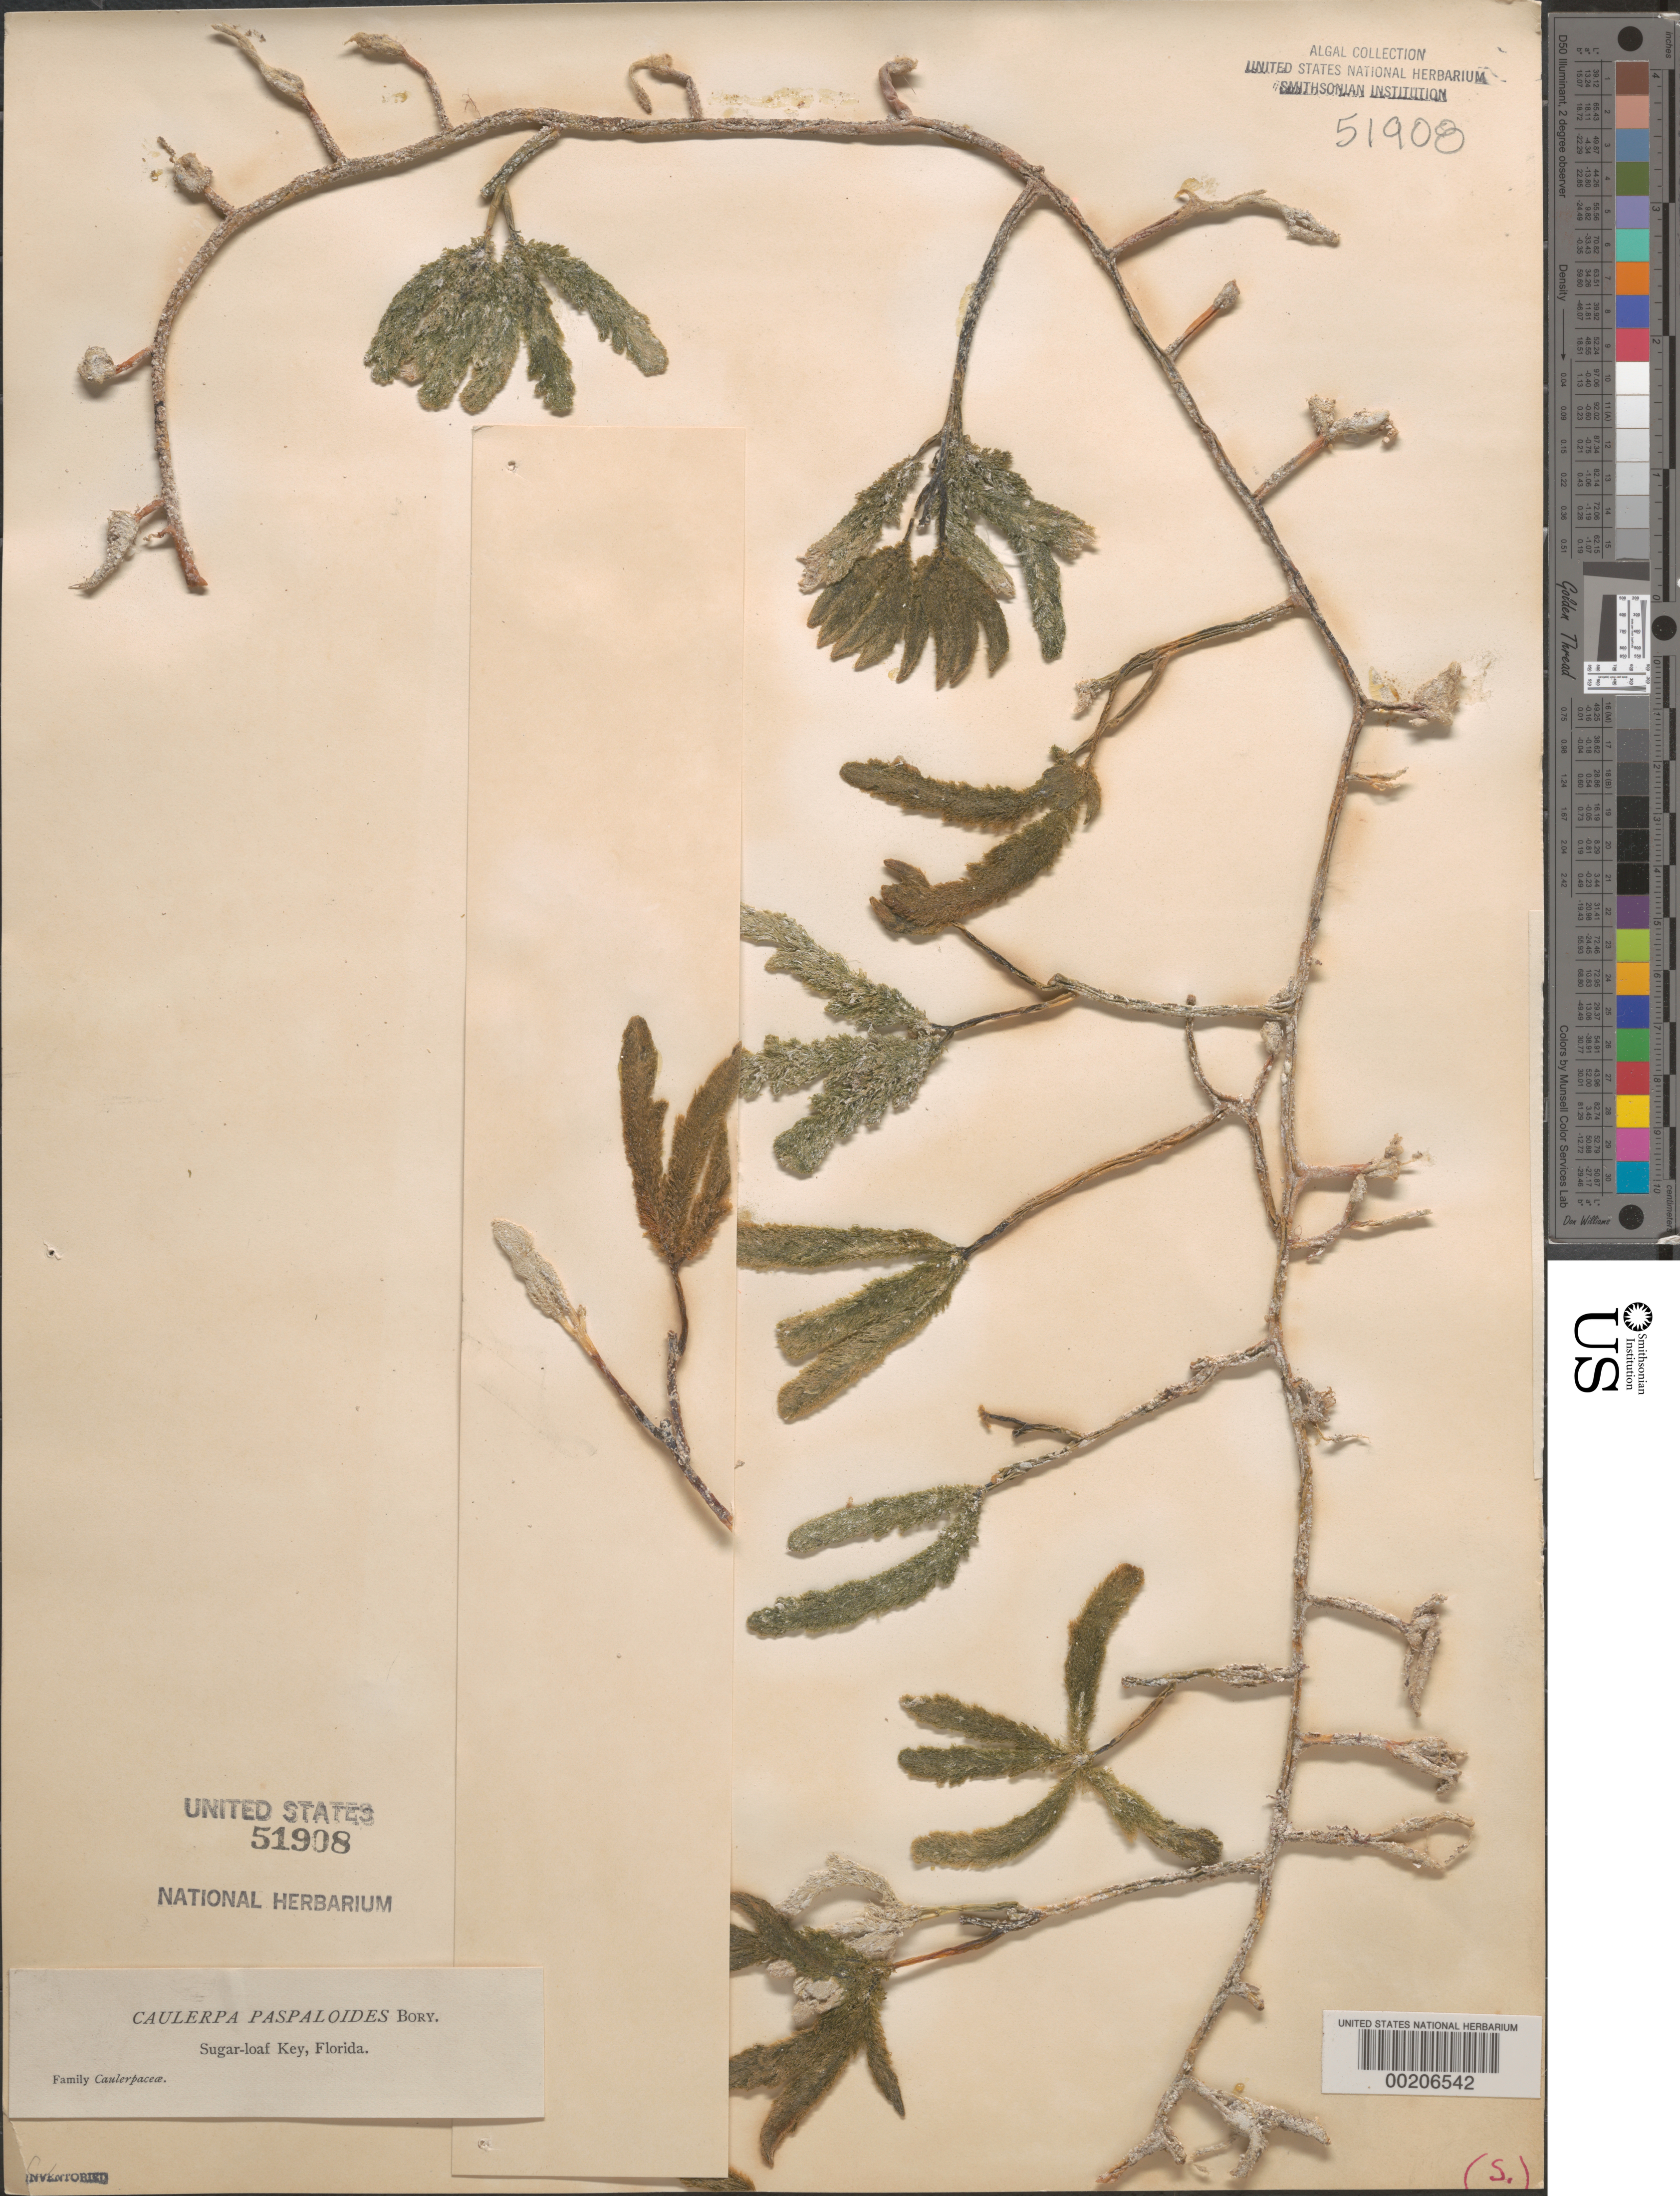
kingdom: Plantae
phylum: Chlorophyta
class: Ulvophyceae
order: Bryopsidales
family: Caulerpaceae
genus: Caulerpa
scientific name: Caulerpa paspaloides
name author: (Bory) Grev.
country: United States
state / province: Florida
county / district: Monroe County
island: Sugarloaf Key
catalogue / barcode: US 51908